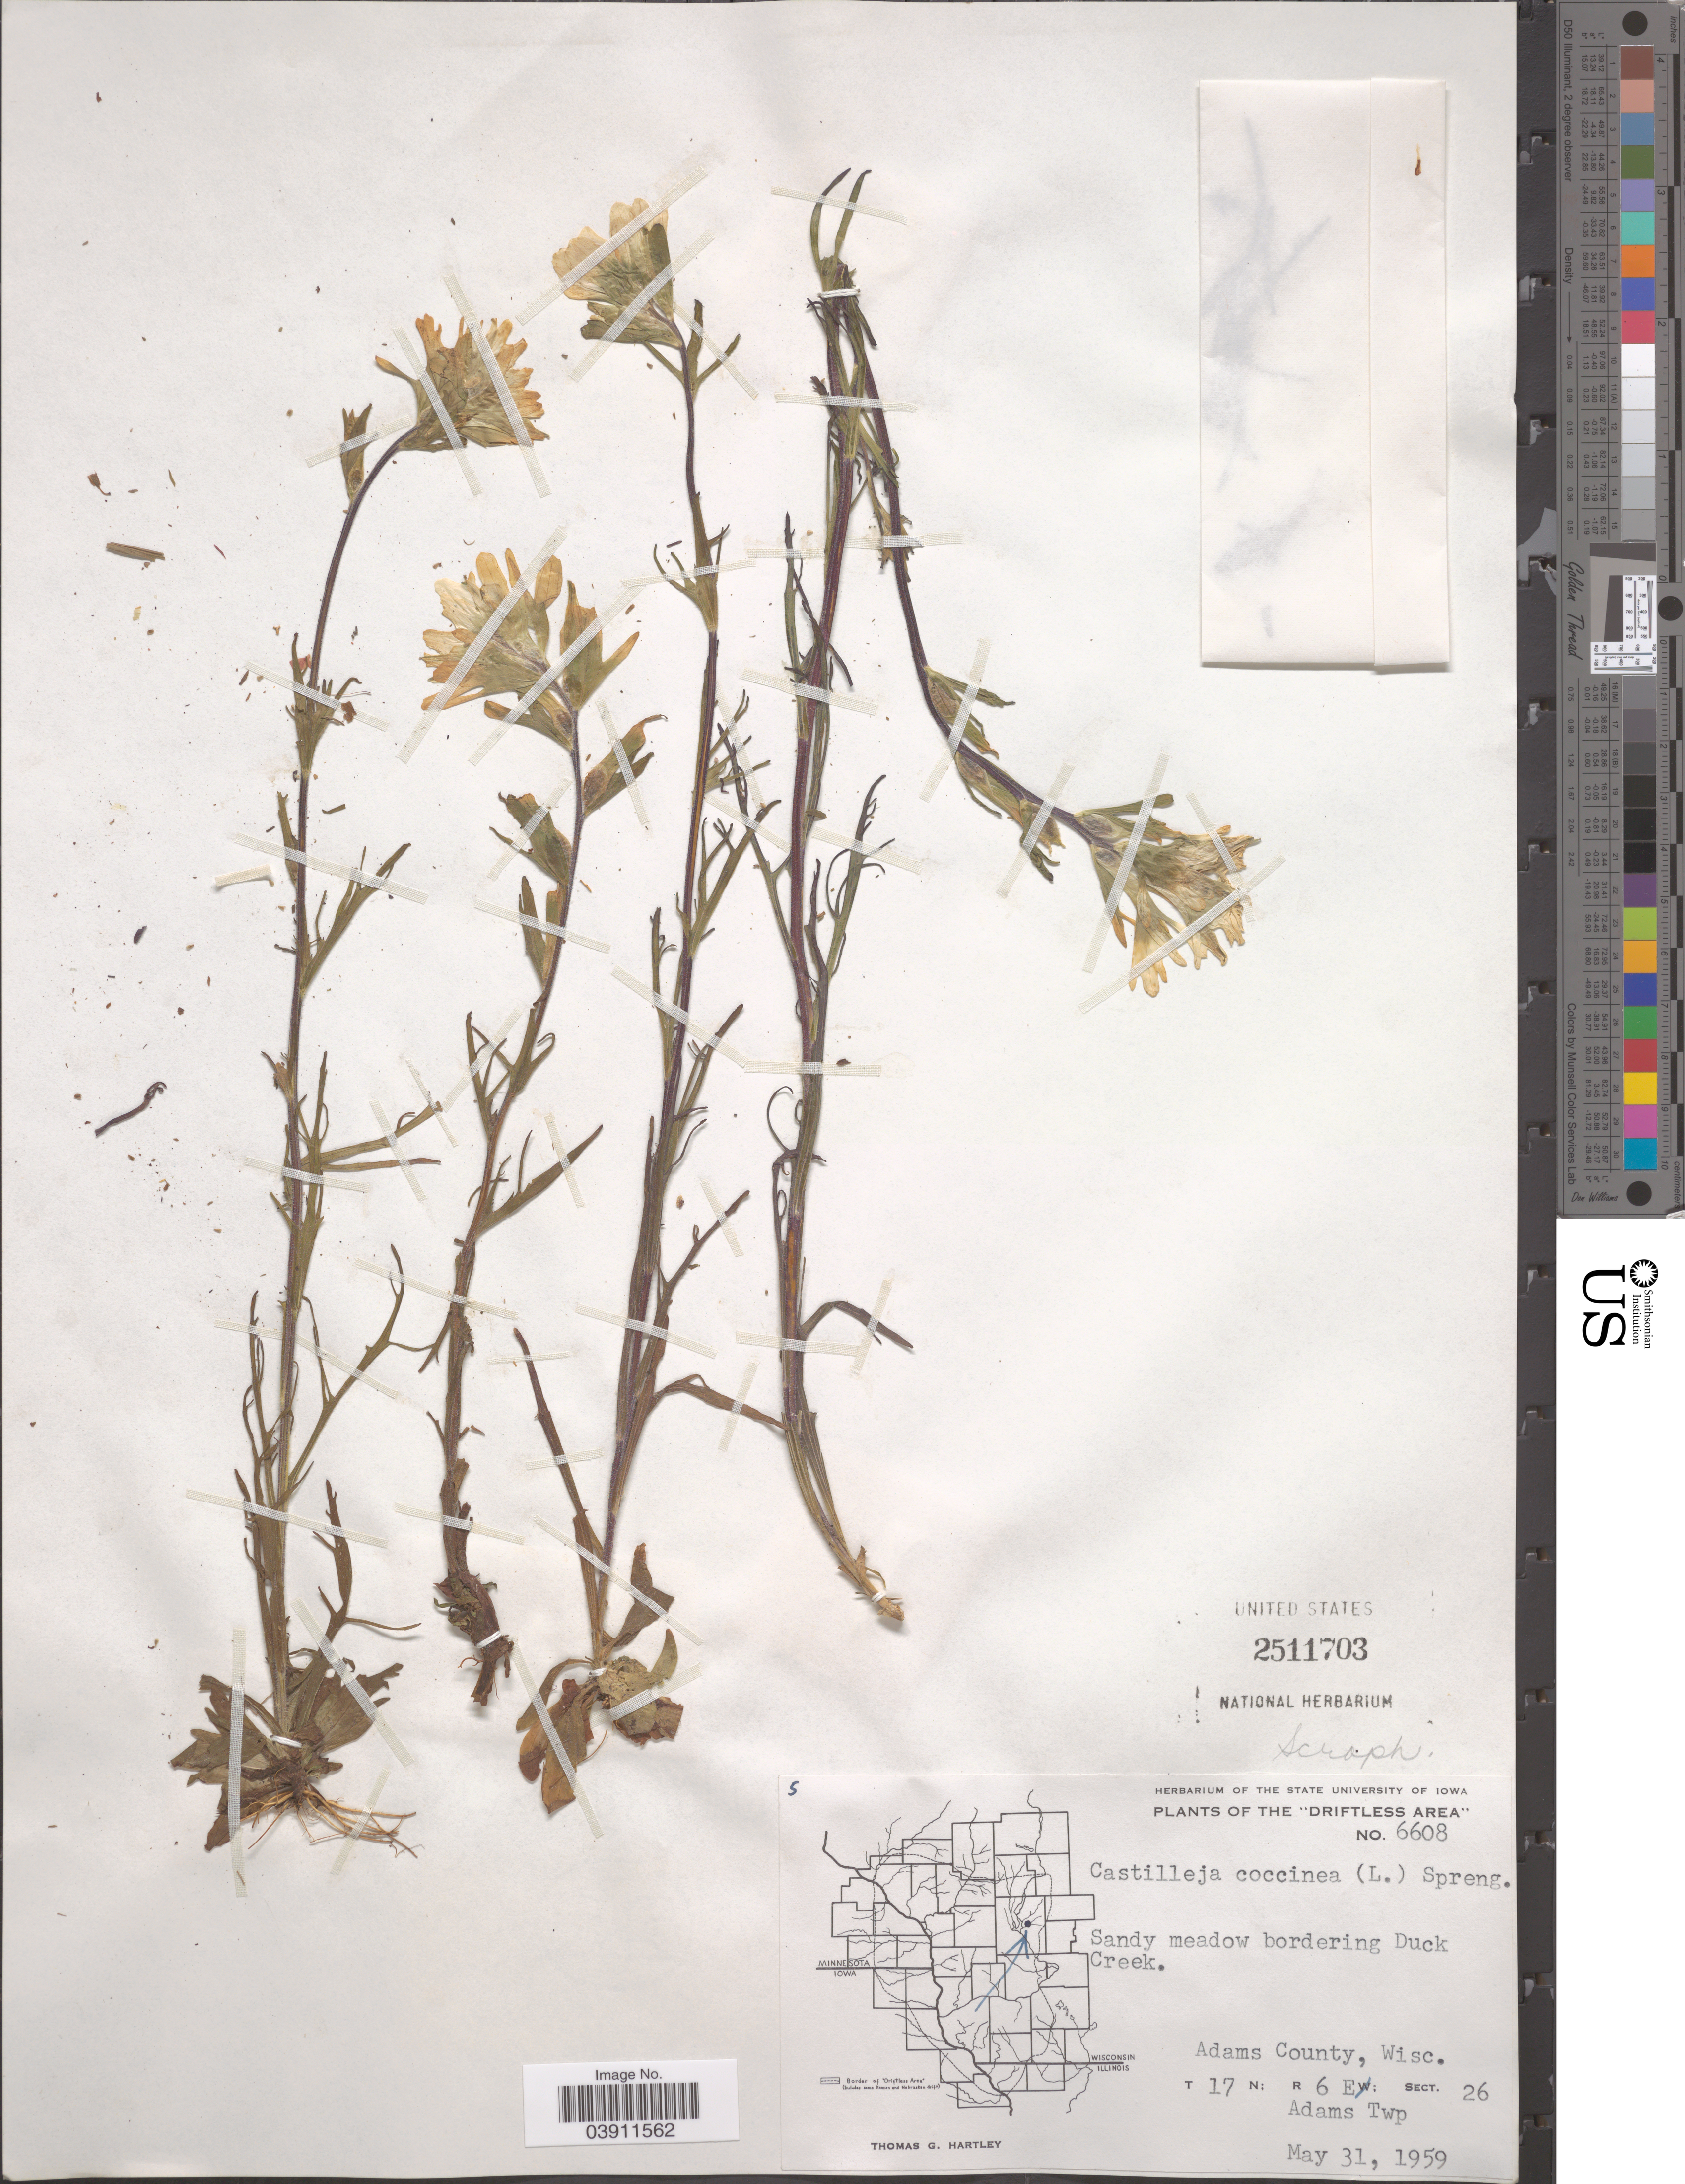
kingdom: Plantae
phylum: Tracheophyta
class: Magnoliopsida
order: Lamiales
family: Orobanchaceae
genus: Castilleja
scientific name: Castilleja coccinea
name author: (L.) Spreng.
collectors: T. G. Hartley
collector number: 6608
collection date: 1959-05-31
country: United States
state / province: Wisconsin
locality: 'Driftless Area'. Sandy meadow bordering Duck Creek. Adams County. T 17 N: R 6 E; Sect. 26 Adams Twp.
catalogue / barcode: US 2511703